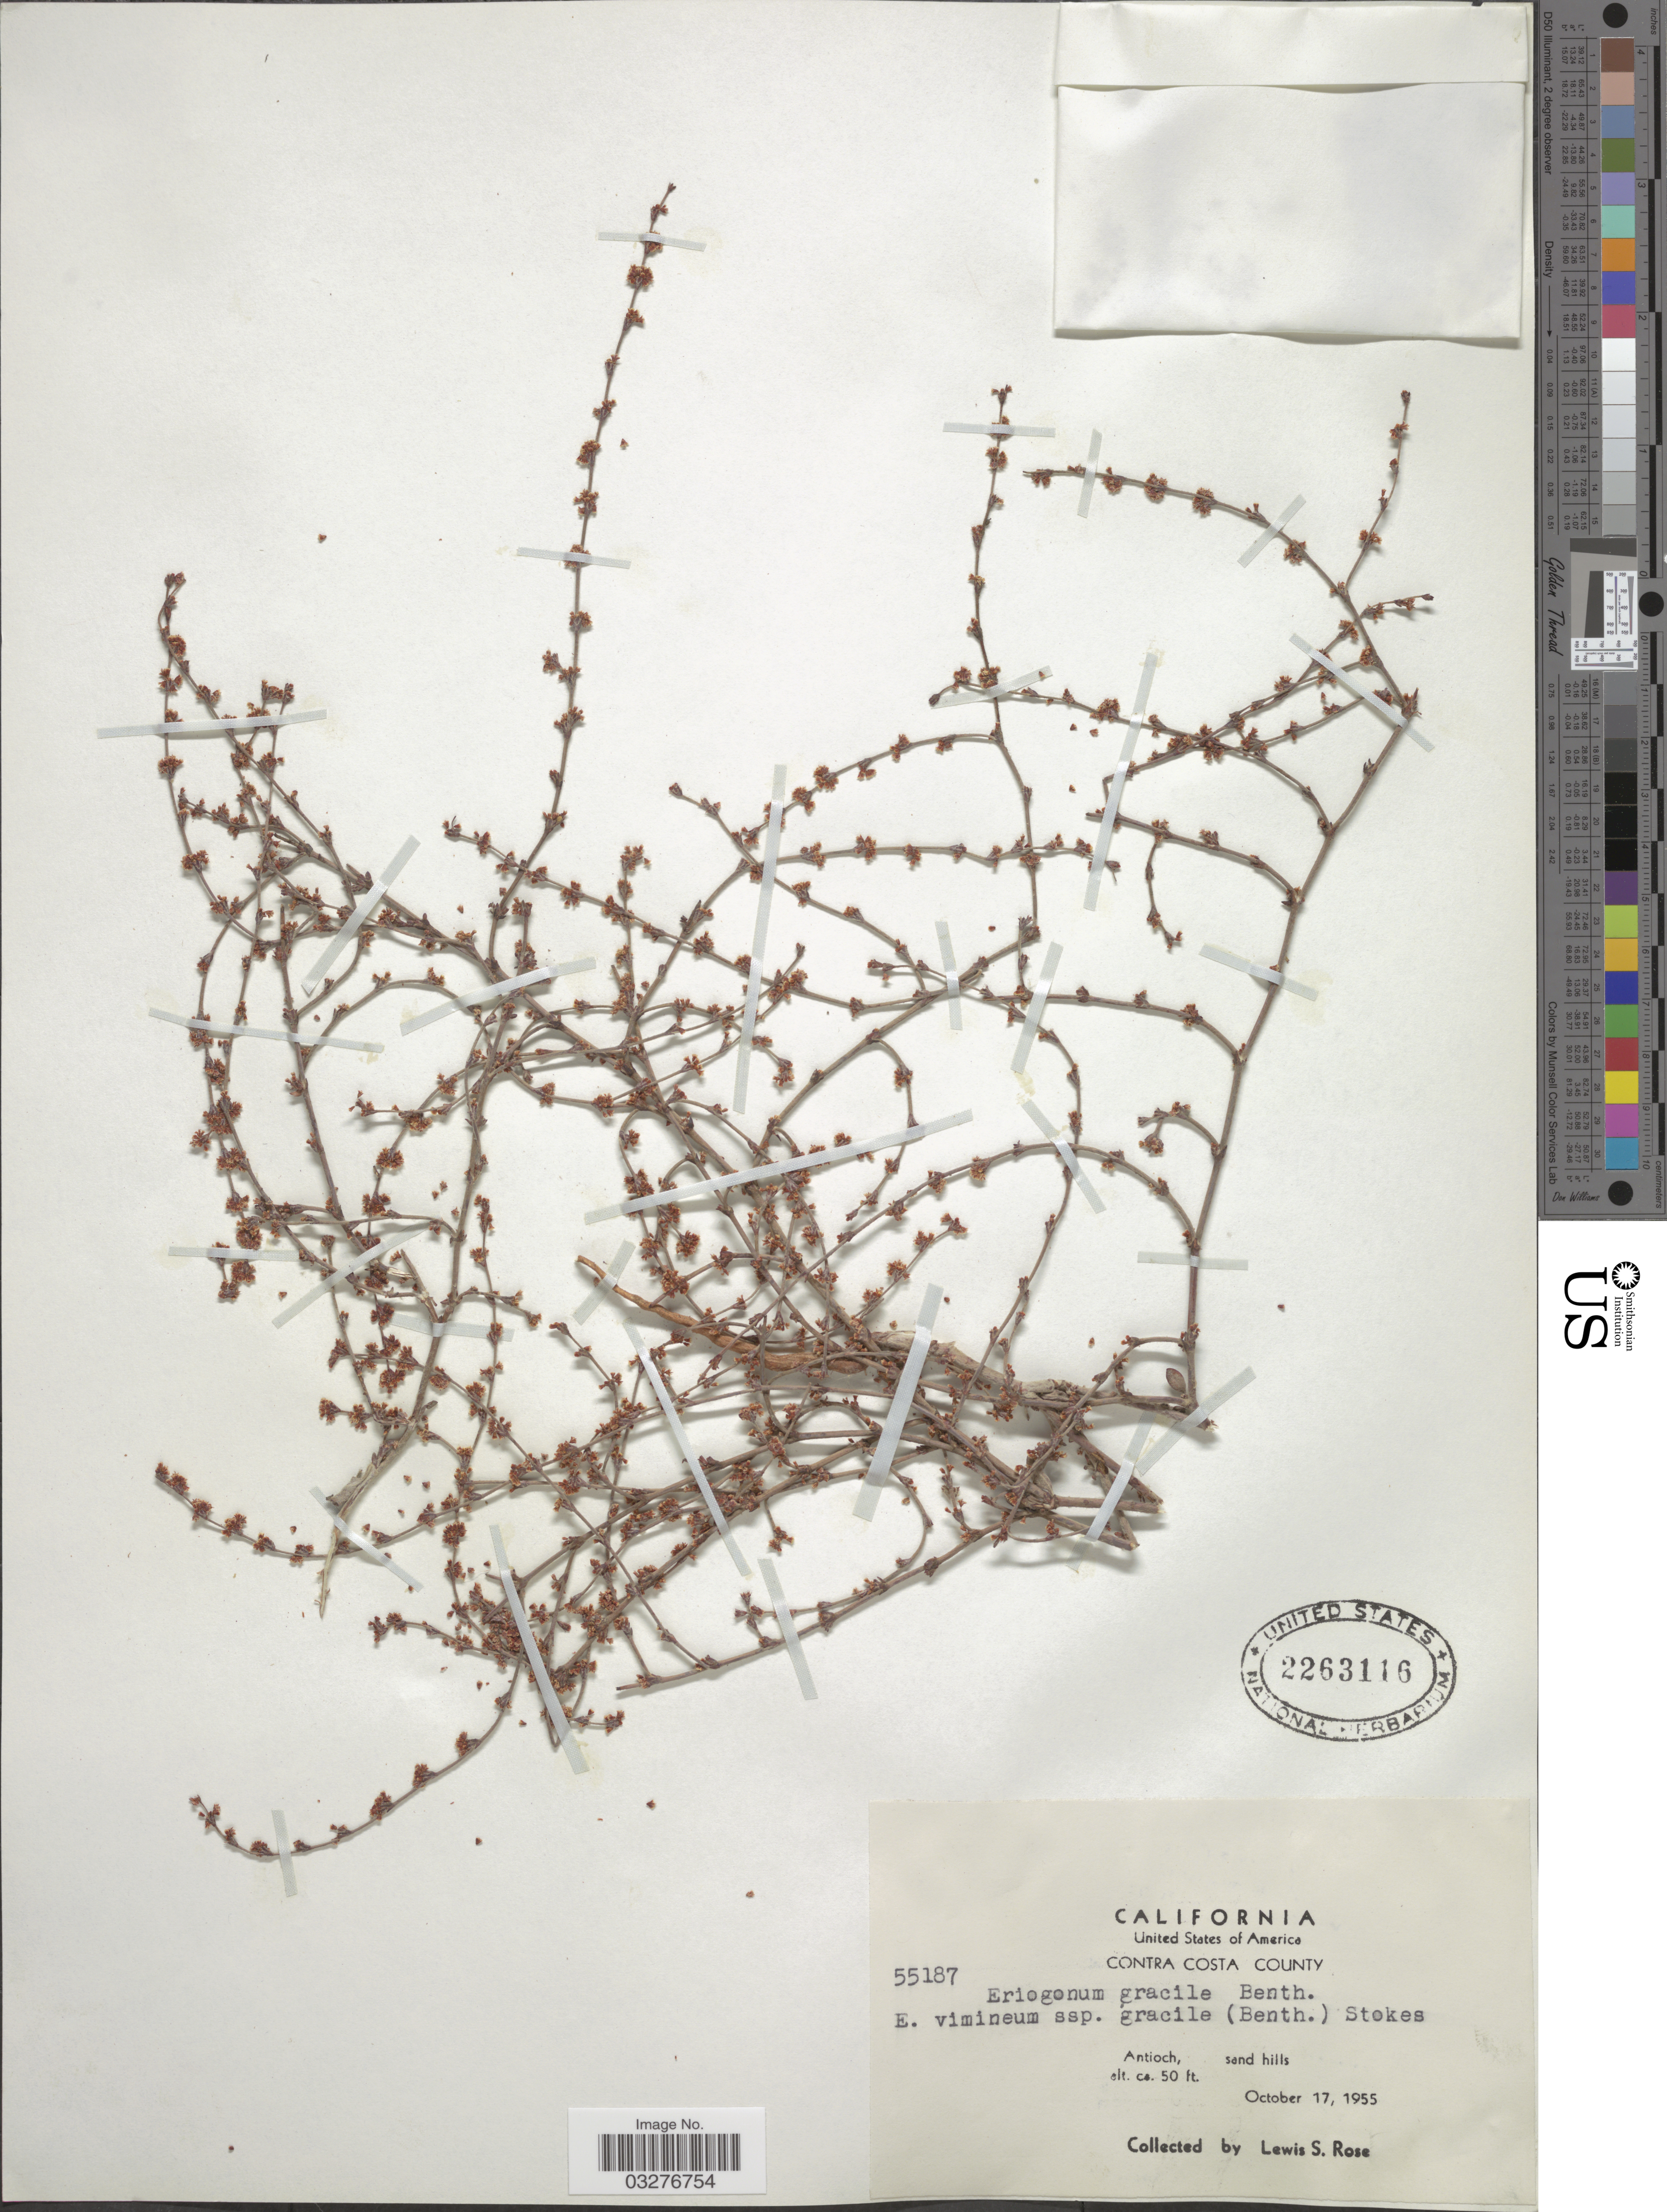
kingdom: Plantae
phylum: Tracheophyta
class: Magnoliopsida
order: Caryophyllales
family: Polygonaceae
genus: Eriogonum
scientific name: Eriogonum gracile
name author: Benth.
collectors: L. S. Rose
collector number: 55187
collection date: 1955-10-17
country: United States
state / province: California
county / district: Contra Costa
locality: Contra Costa County. Antioch.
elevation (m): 15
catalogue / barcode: US 2263116